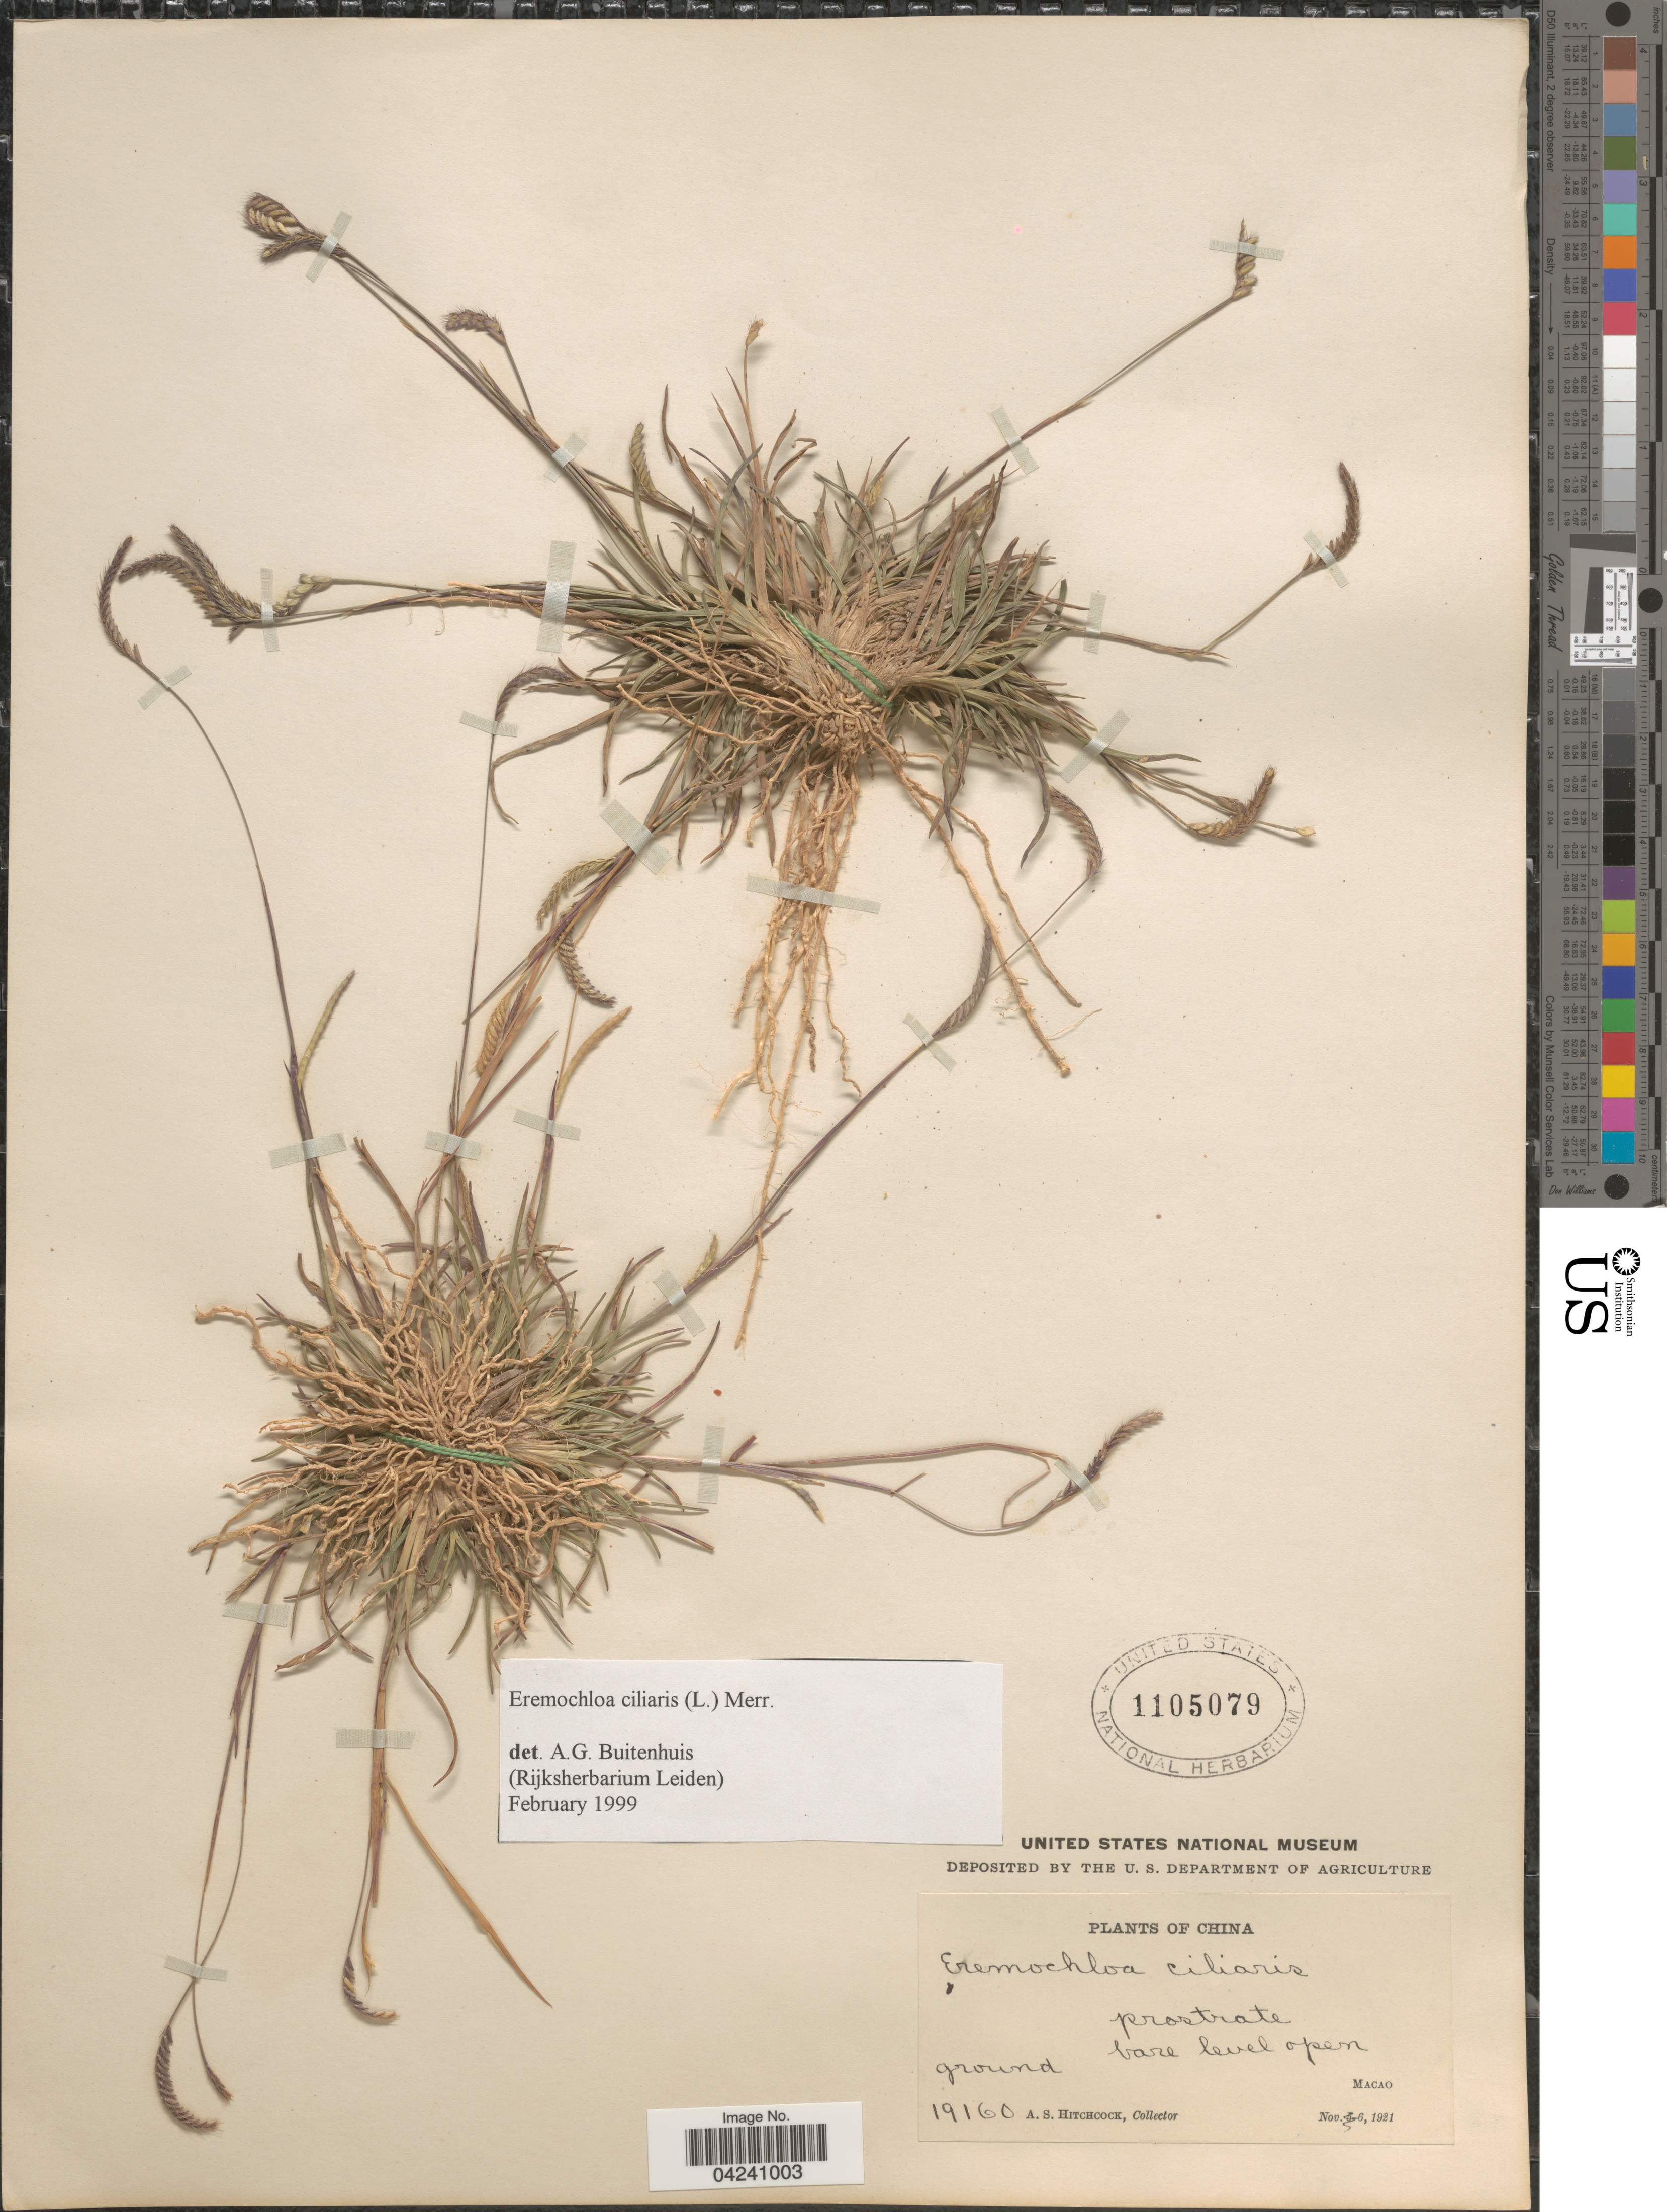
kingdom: Plantae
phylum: Tracheophyta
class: Liliopsida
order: Poales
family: Poaceae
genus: Eremochloa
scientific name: Eremochloa ciliaris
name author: (L.) Merr.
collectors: A. S. Hitchcock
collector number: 19160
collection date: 1921-11-06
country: China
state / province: Macau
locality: Macao.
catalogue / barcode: US 1105079